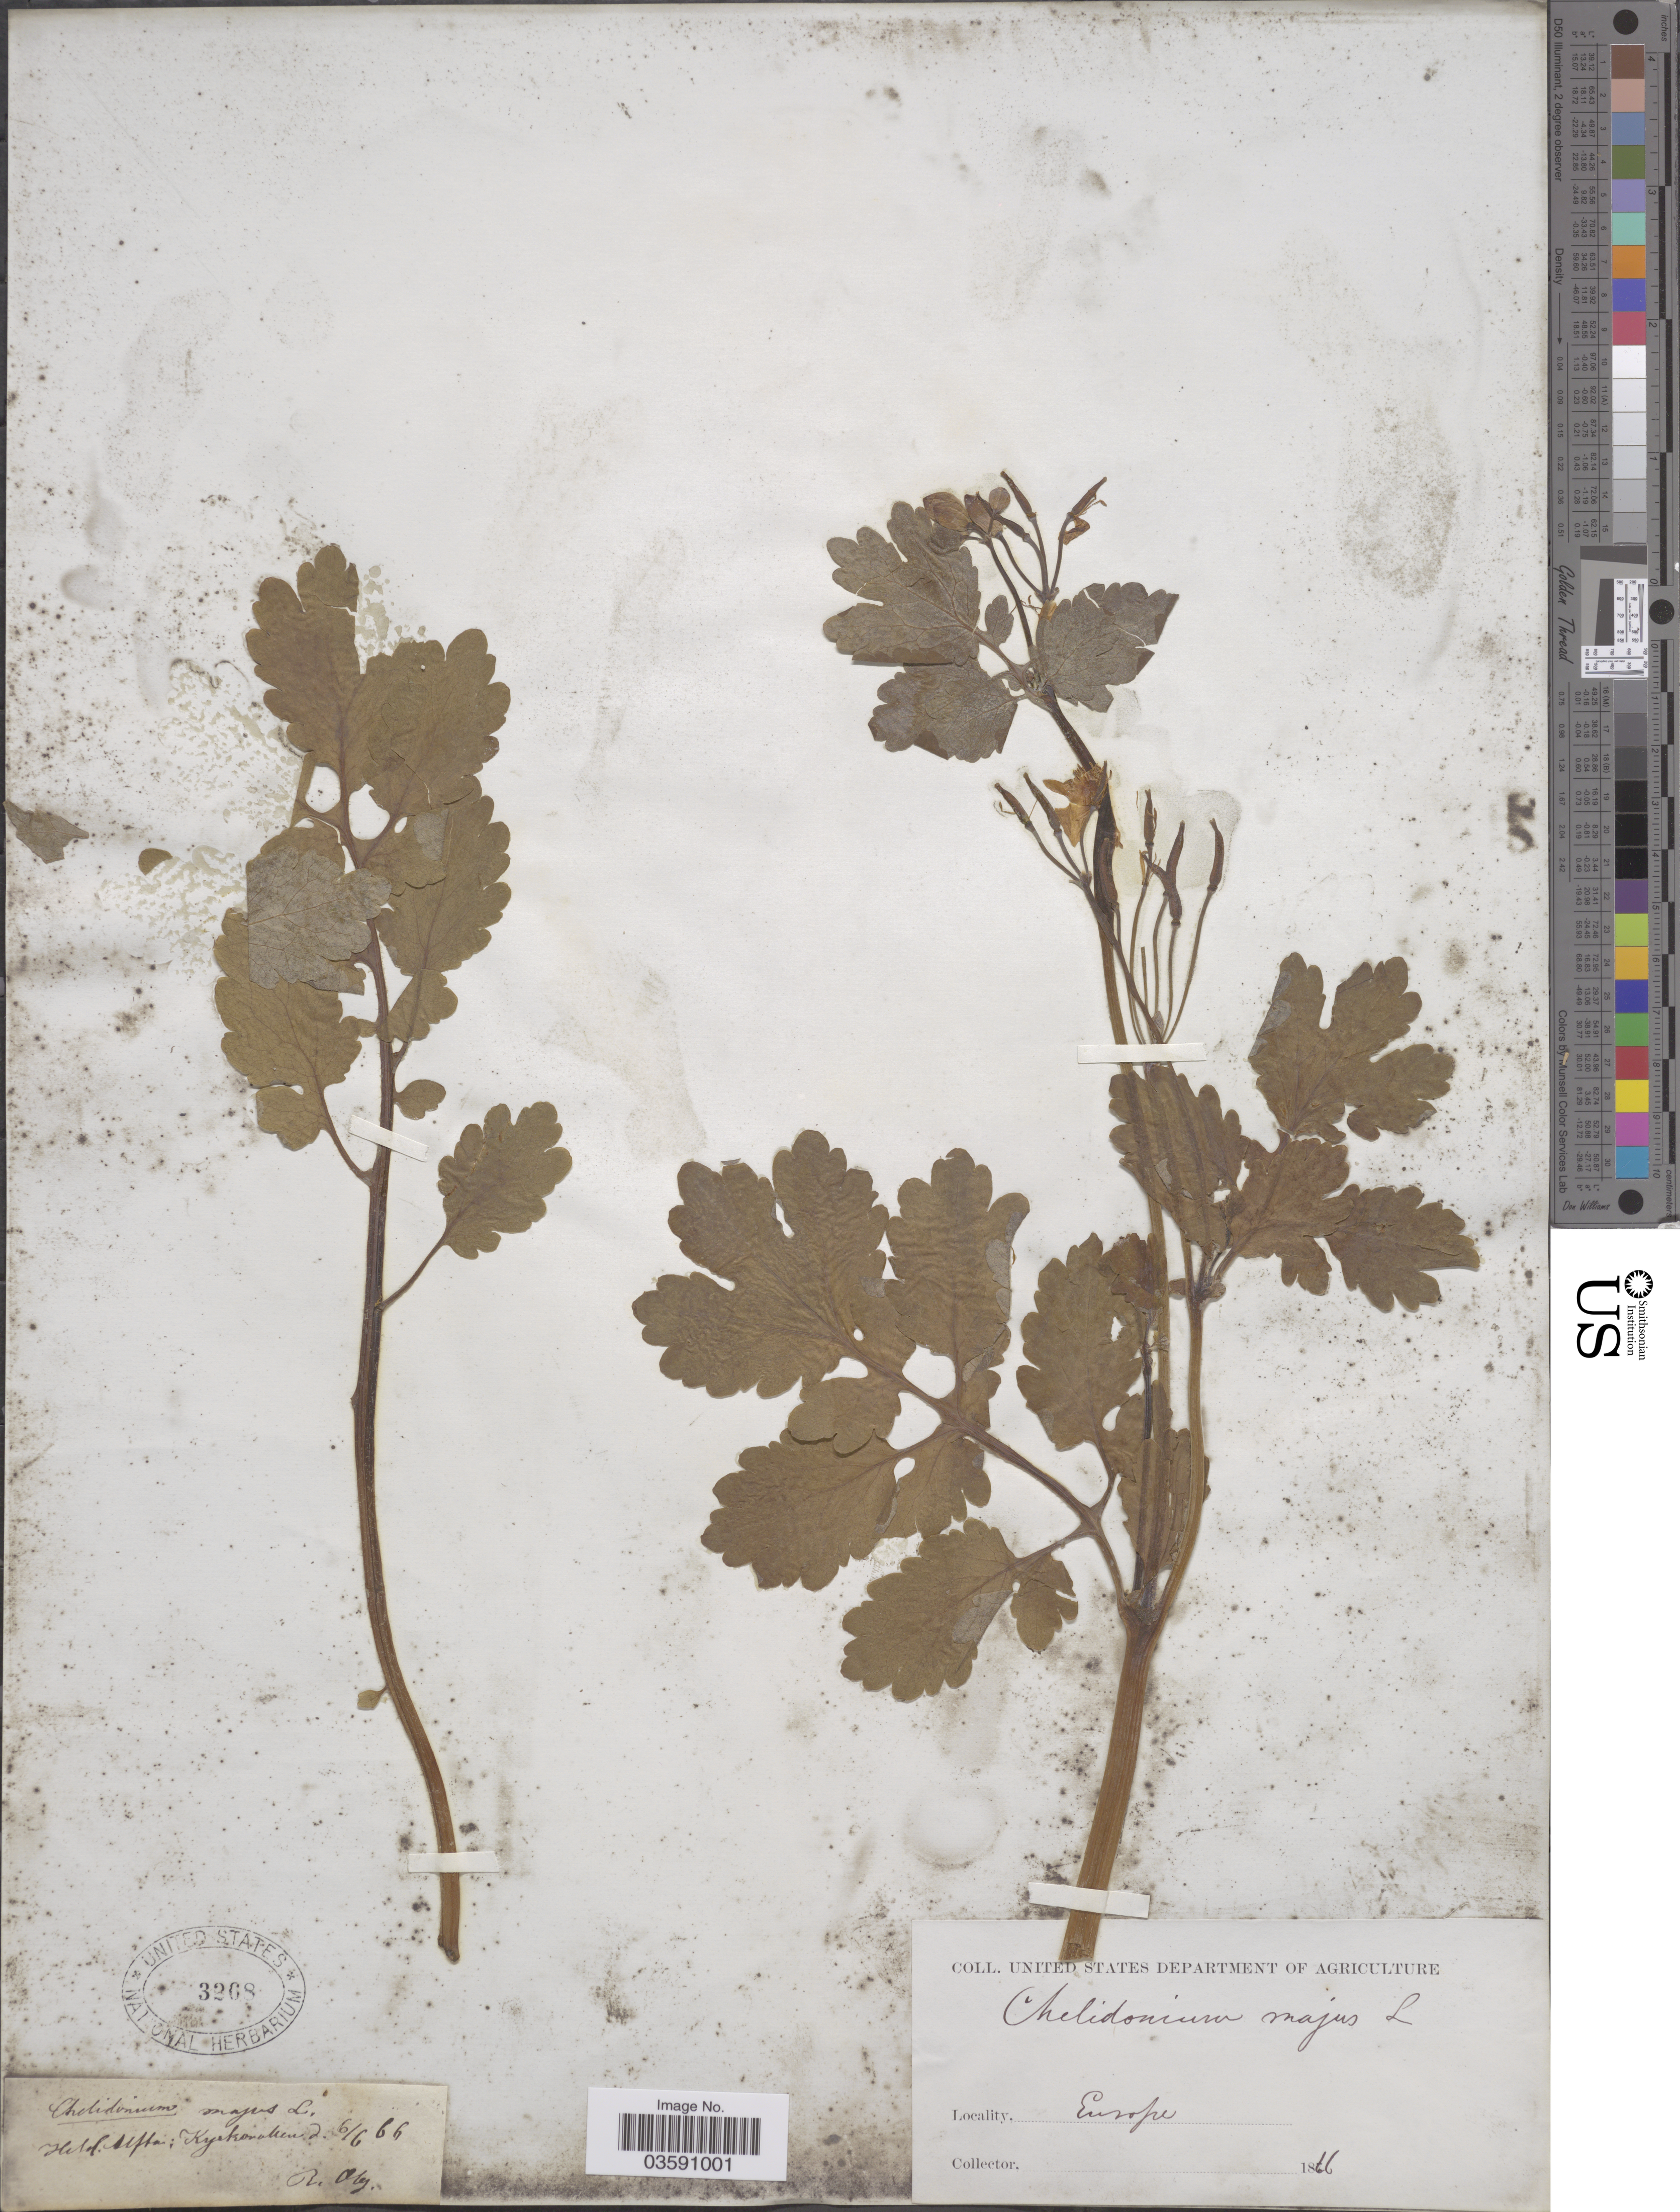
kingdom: Plantae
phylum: Tracheophyta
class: Magnoliopsida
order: Ranunculales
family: Papaveraceae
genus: Chelidonium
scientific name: Chelidonium majus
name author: L.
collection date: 1866-06-06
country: Sweden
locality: Helsl. Alfta; Kyrkviken.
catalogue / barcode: US 3268